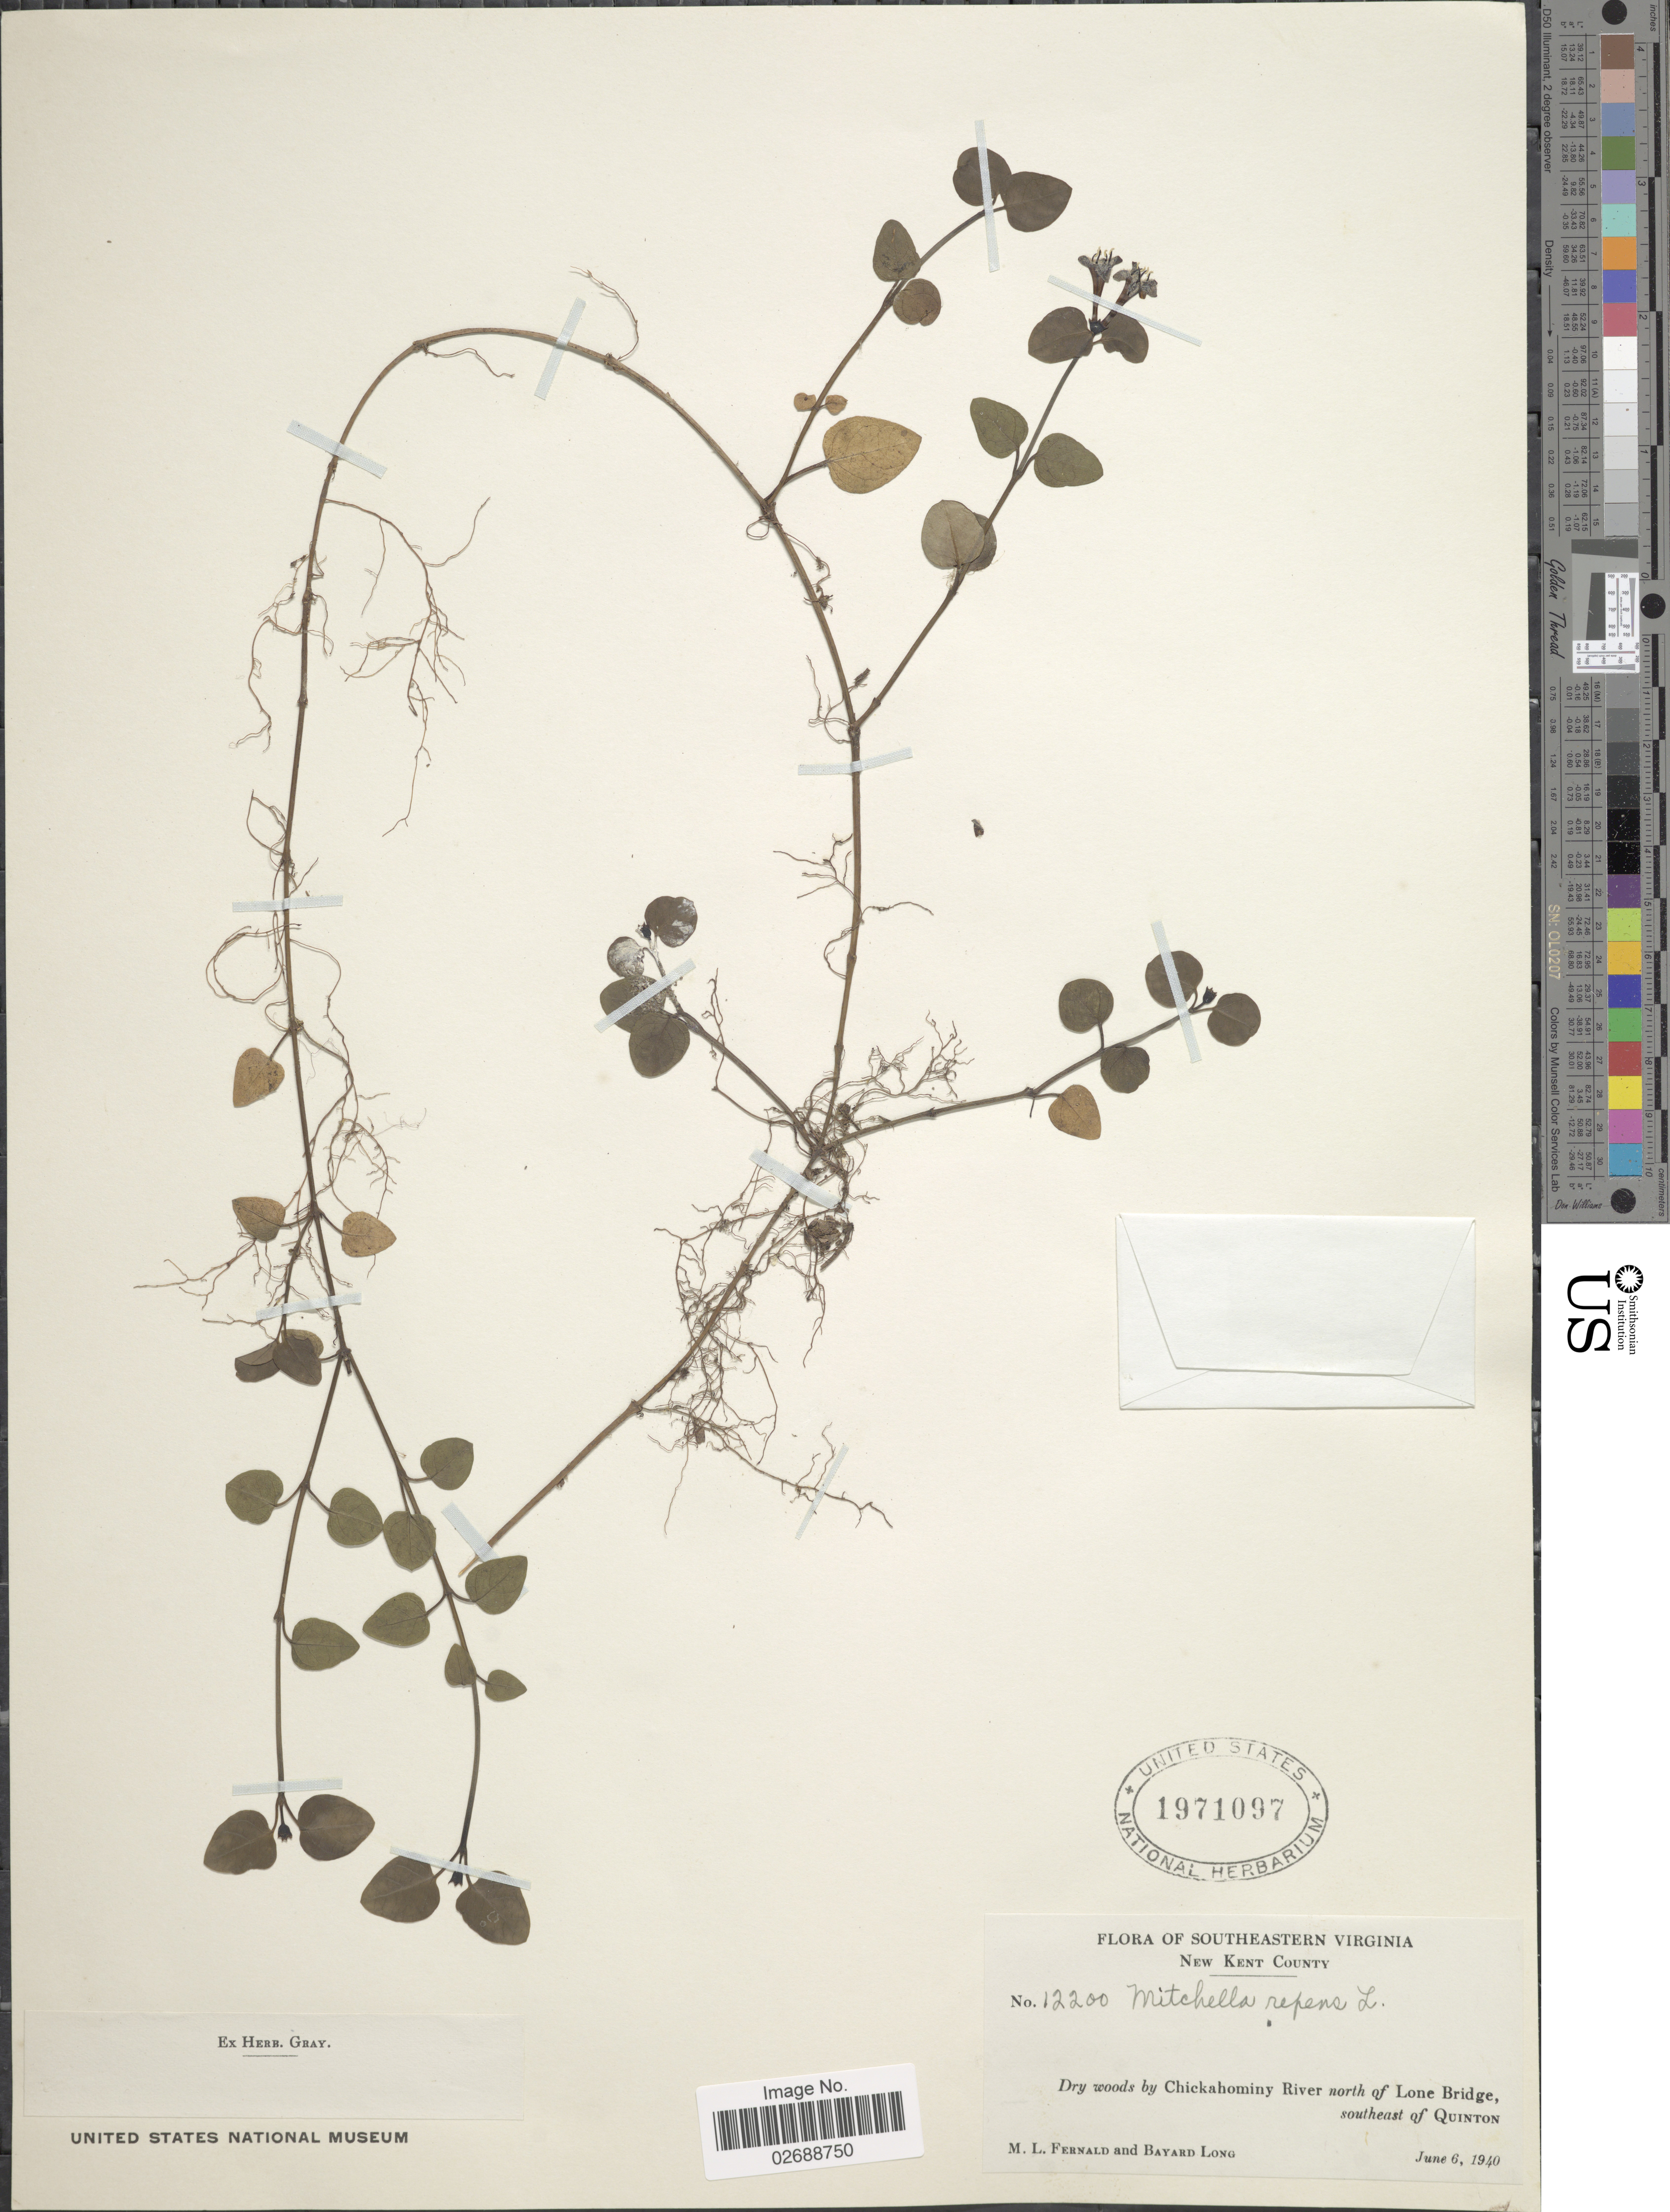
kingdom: Plantae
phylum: Tracheophyta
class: Magnoliopsida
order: Gentianales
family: Rubiaceae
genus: Mitchella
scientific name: Mitchella repens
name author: L.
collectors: M. L. Fernald & B. Long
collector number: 12200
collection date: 1940-06-06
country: United States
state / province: Virginia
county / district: New Kent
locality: Southeastern Virginia. New Kent County. River north of Lone Bridge southeast of Quinton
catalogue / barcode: US 1971097